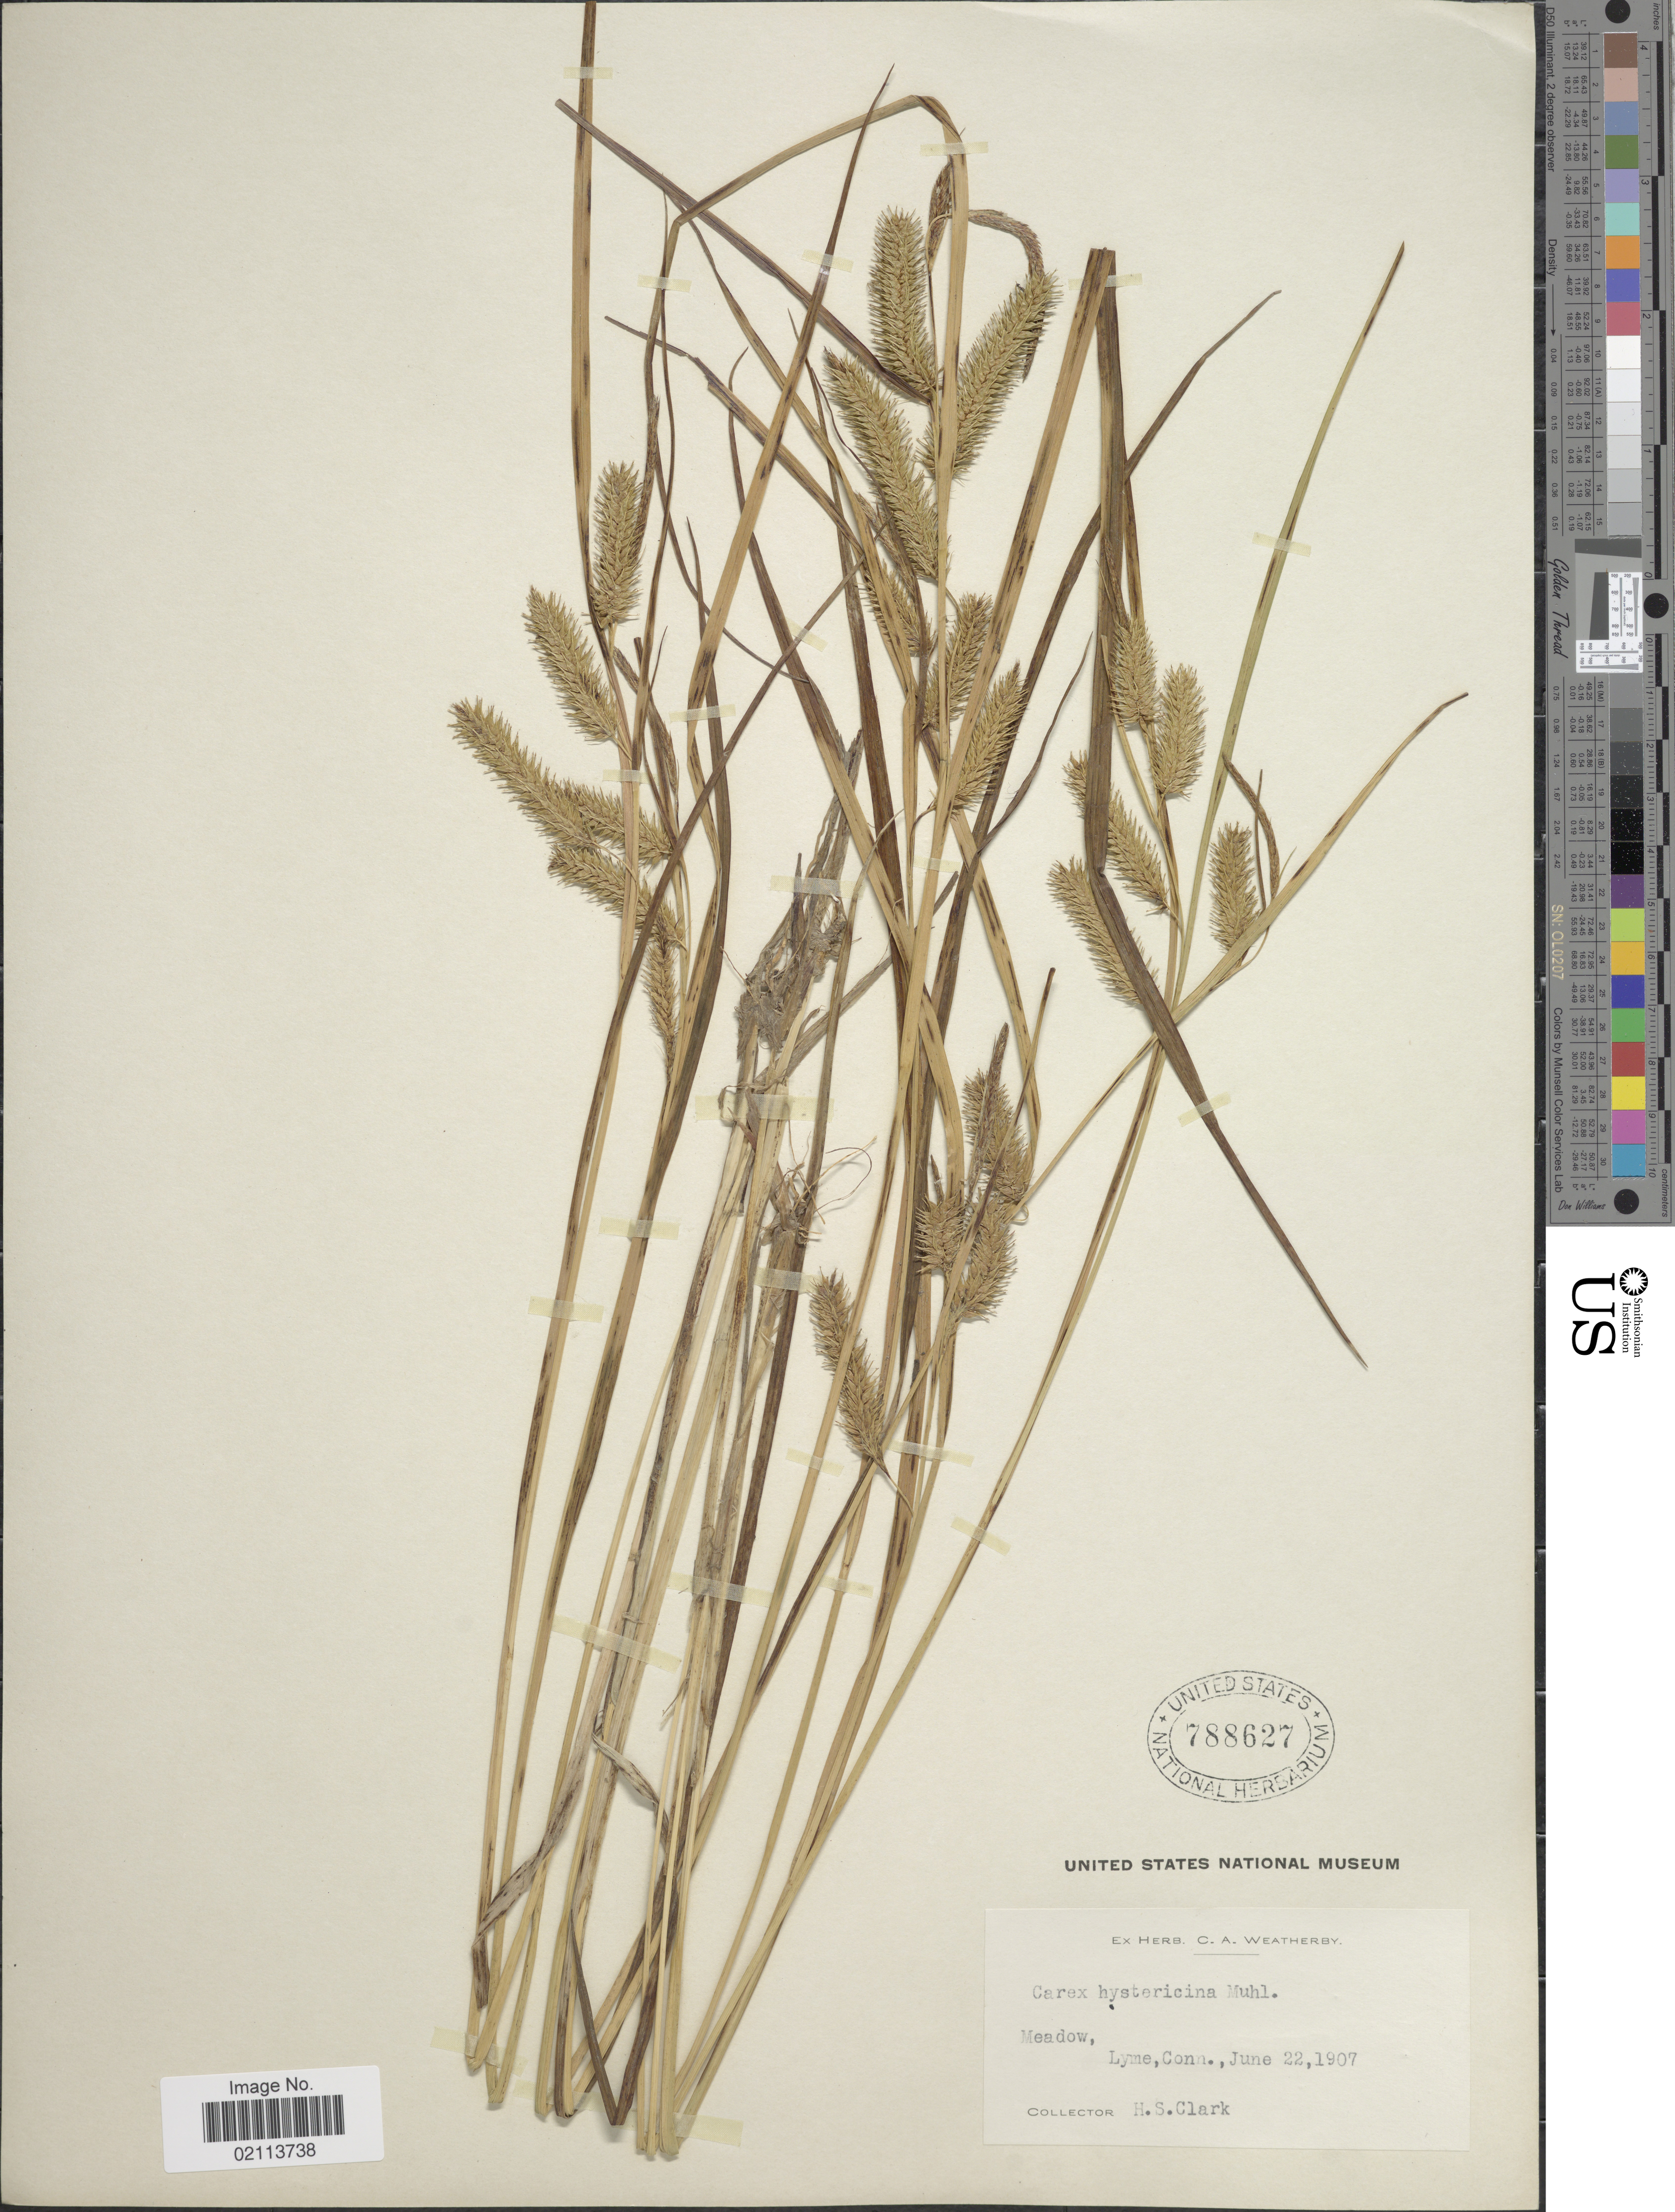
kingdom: Plantae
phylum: Tracheophyta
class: Liliopsida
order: Poales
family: Cyperaceae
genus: Carex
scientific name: Carex hystericina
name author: Muhl. ex Willd.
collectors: H. Clark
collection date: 1907-06-22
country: United States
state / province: Connecticut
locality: Lyme, Conn.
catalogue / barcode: US 788627